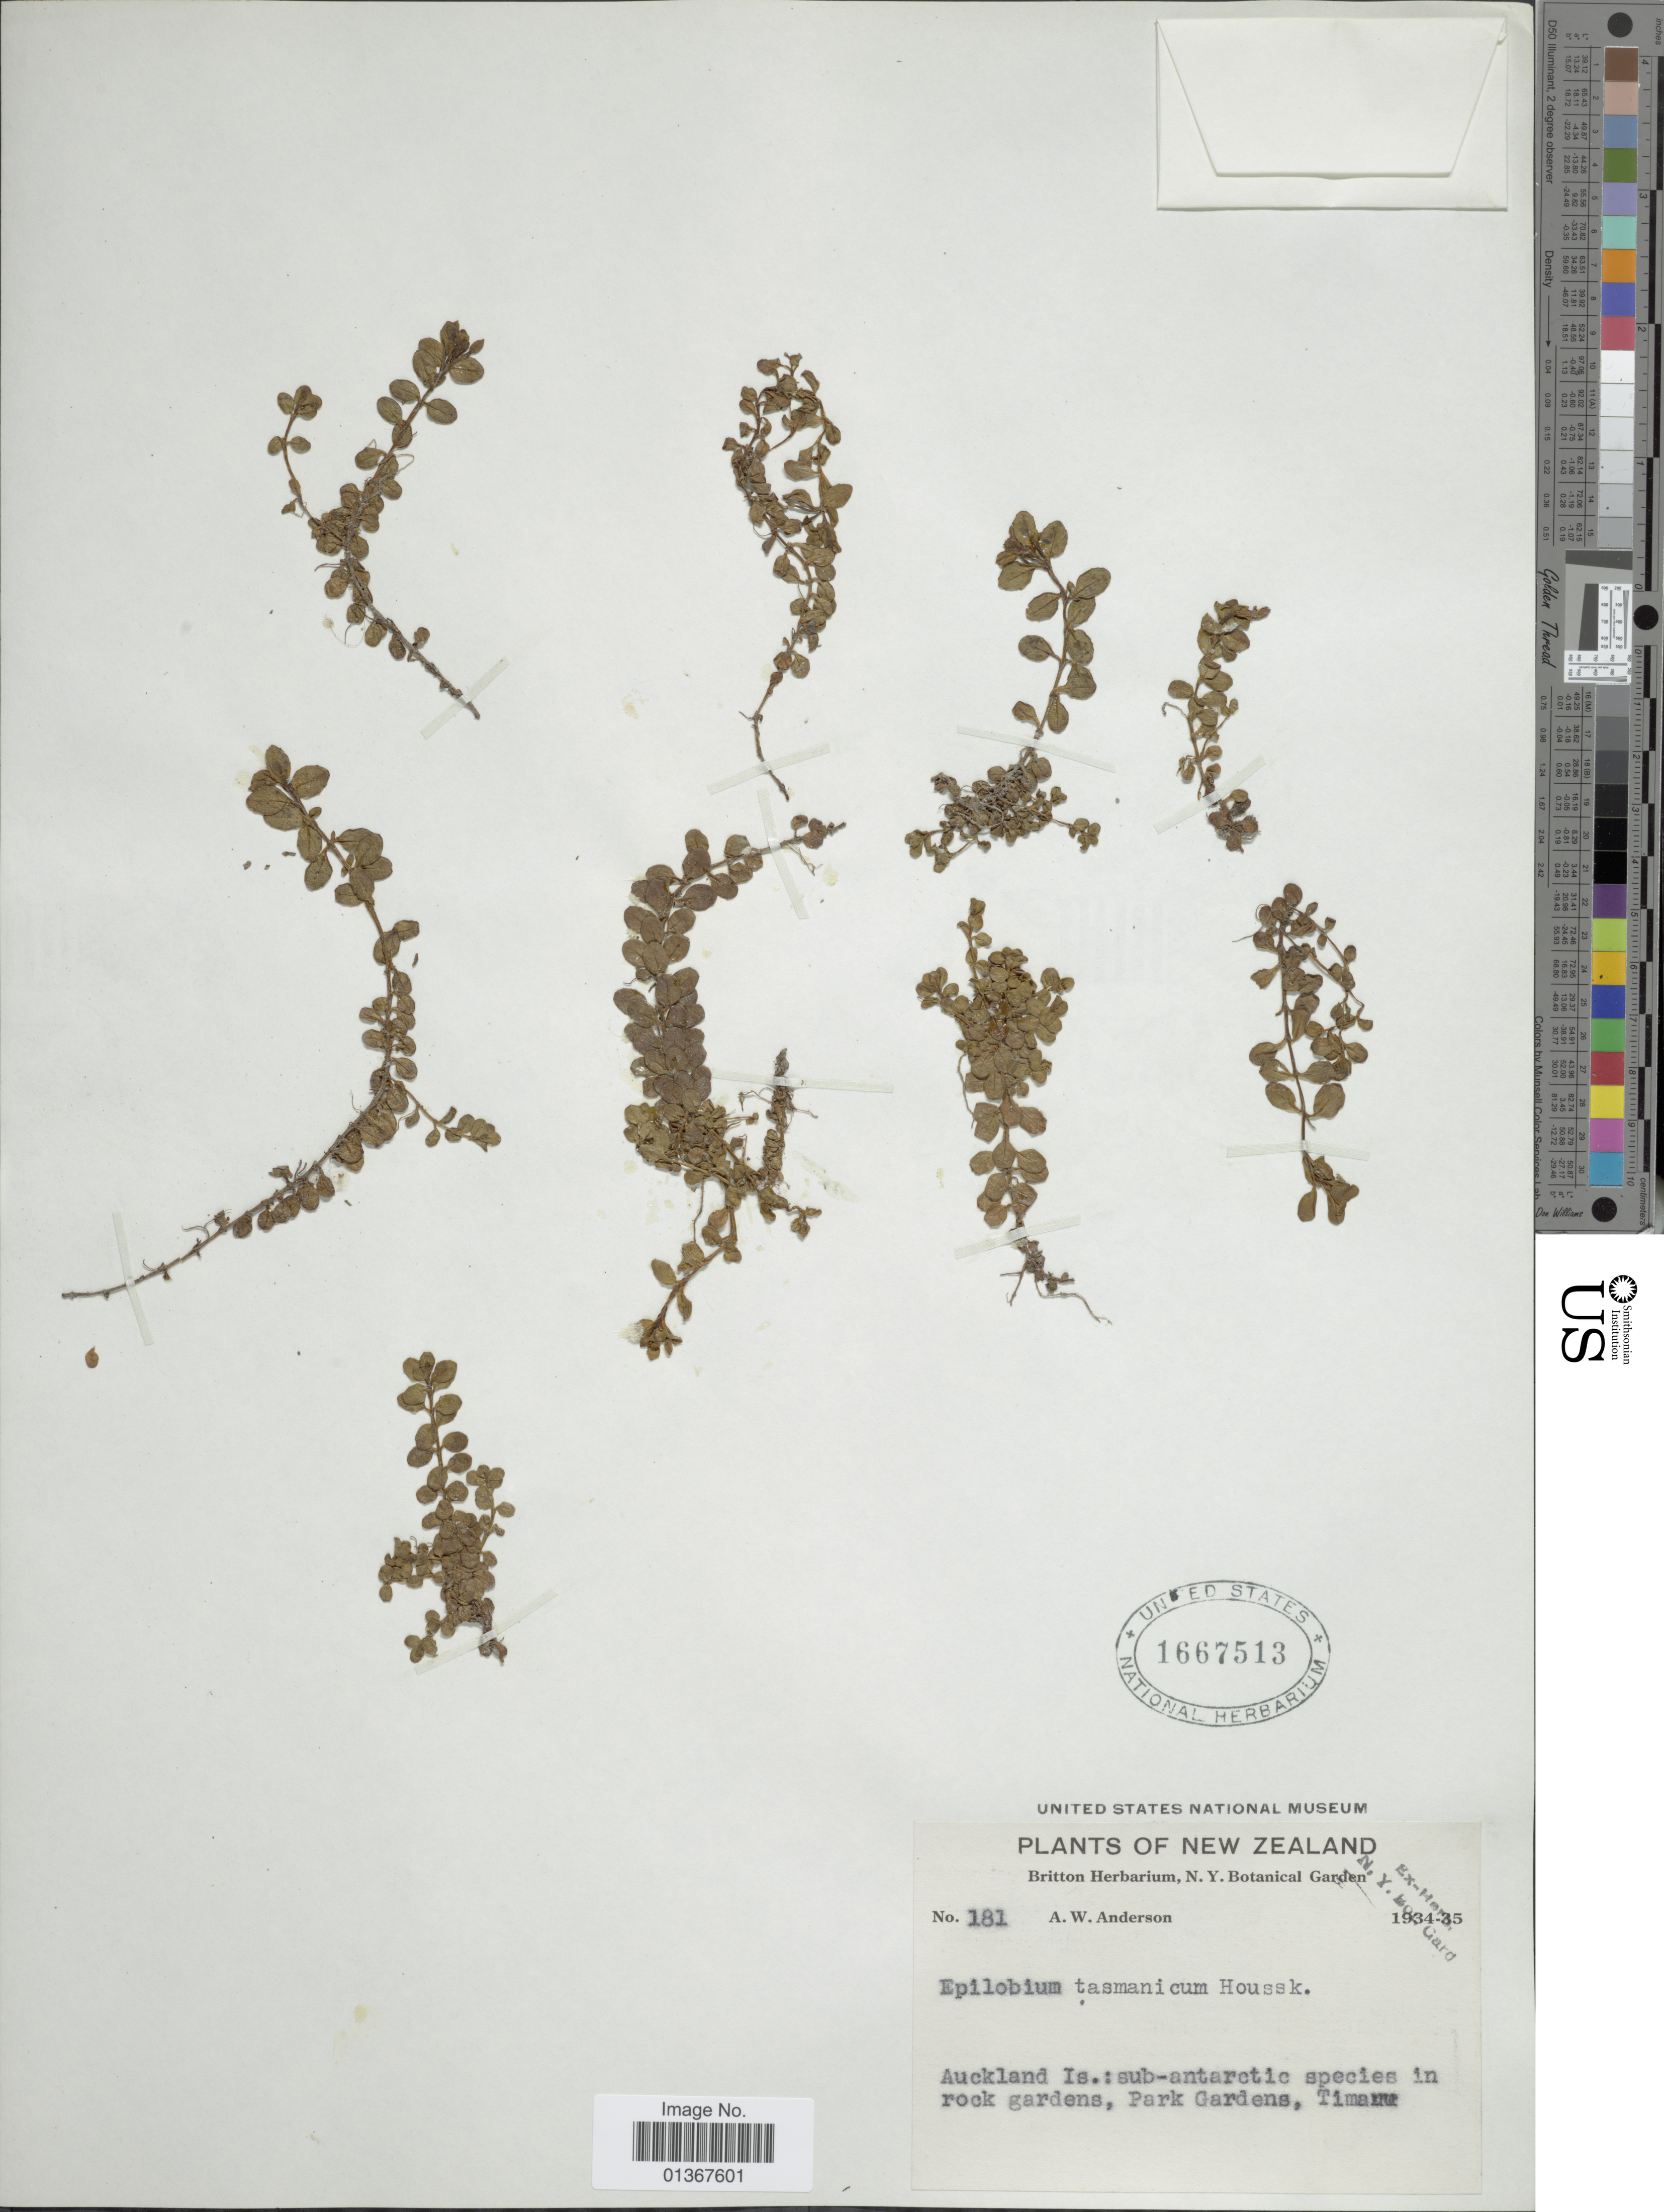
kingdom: Plantae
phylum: Tracheophyta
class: Magnoliopsida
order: Myrtales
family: Onagraceae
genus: Epilobium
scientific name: Epilobium tasmanicum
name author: Hausskn.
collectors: A. W. Anderson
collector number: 181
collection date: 1934/1935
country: New Zealand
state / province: Auckland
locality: Sub-antarctic species in rock gardens, Park Gardens, Timaru.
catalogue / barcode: US 1667513